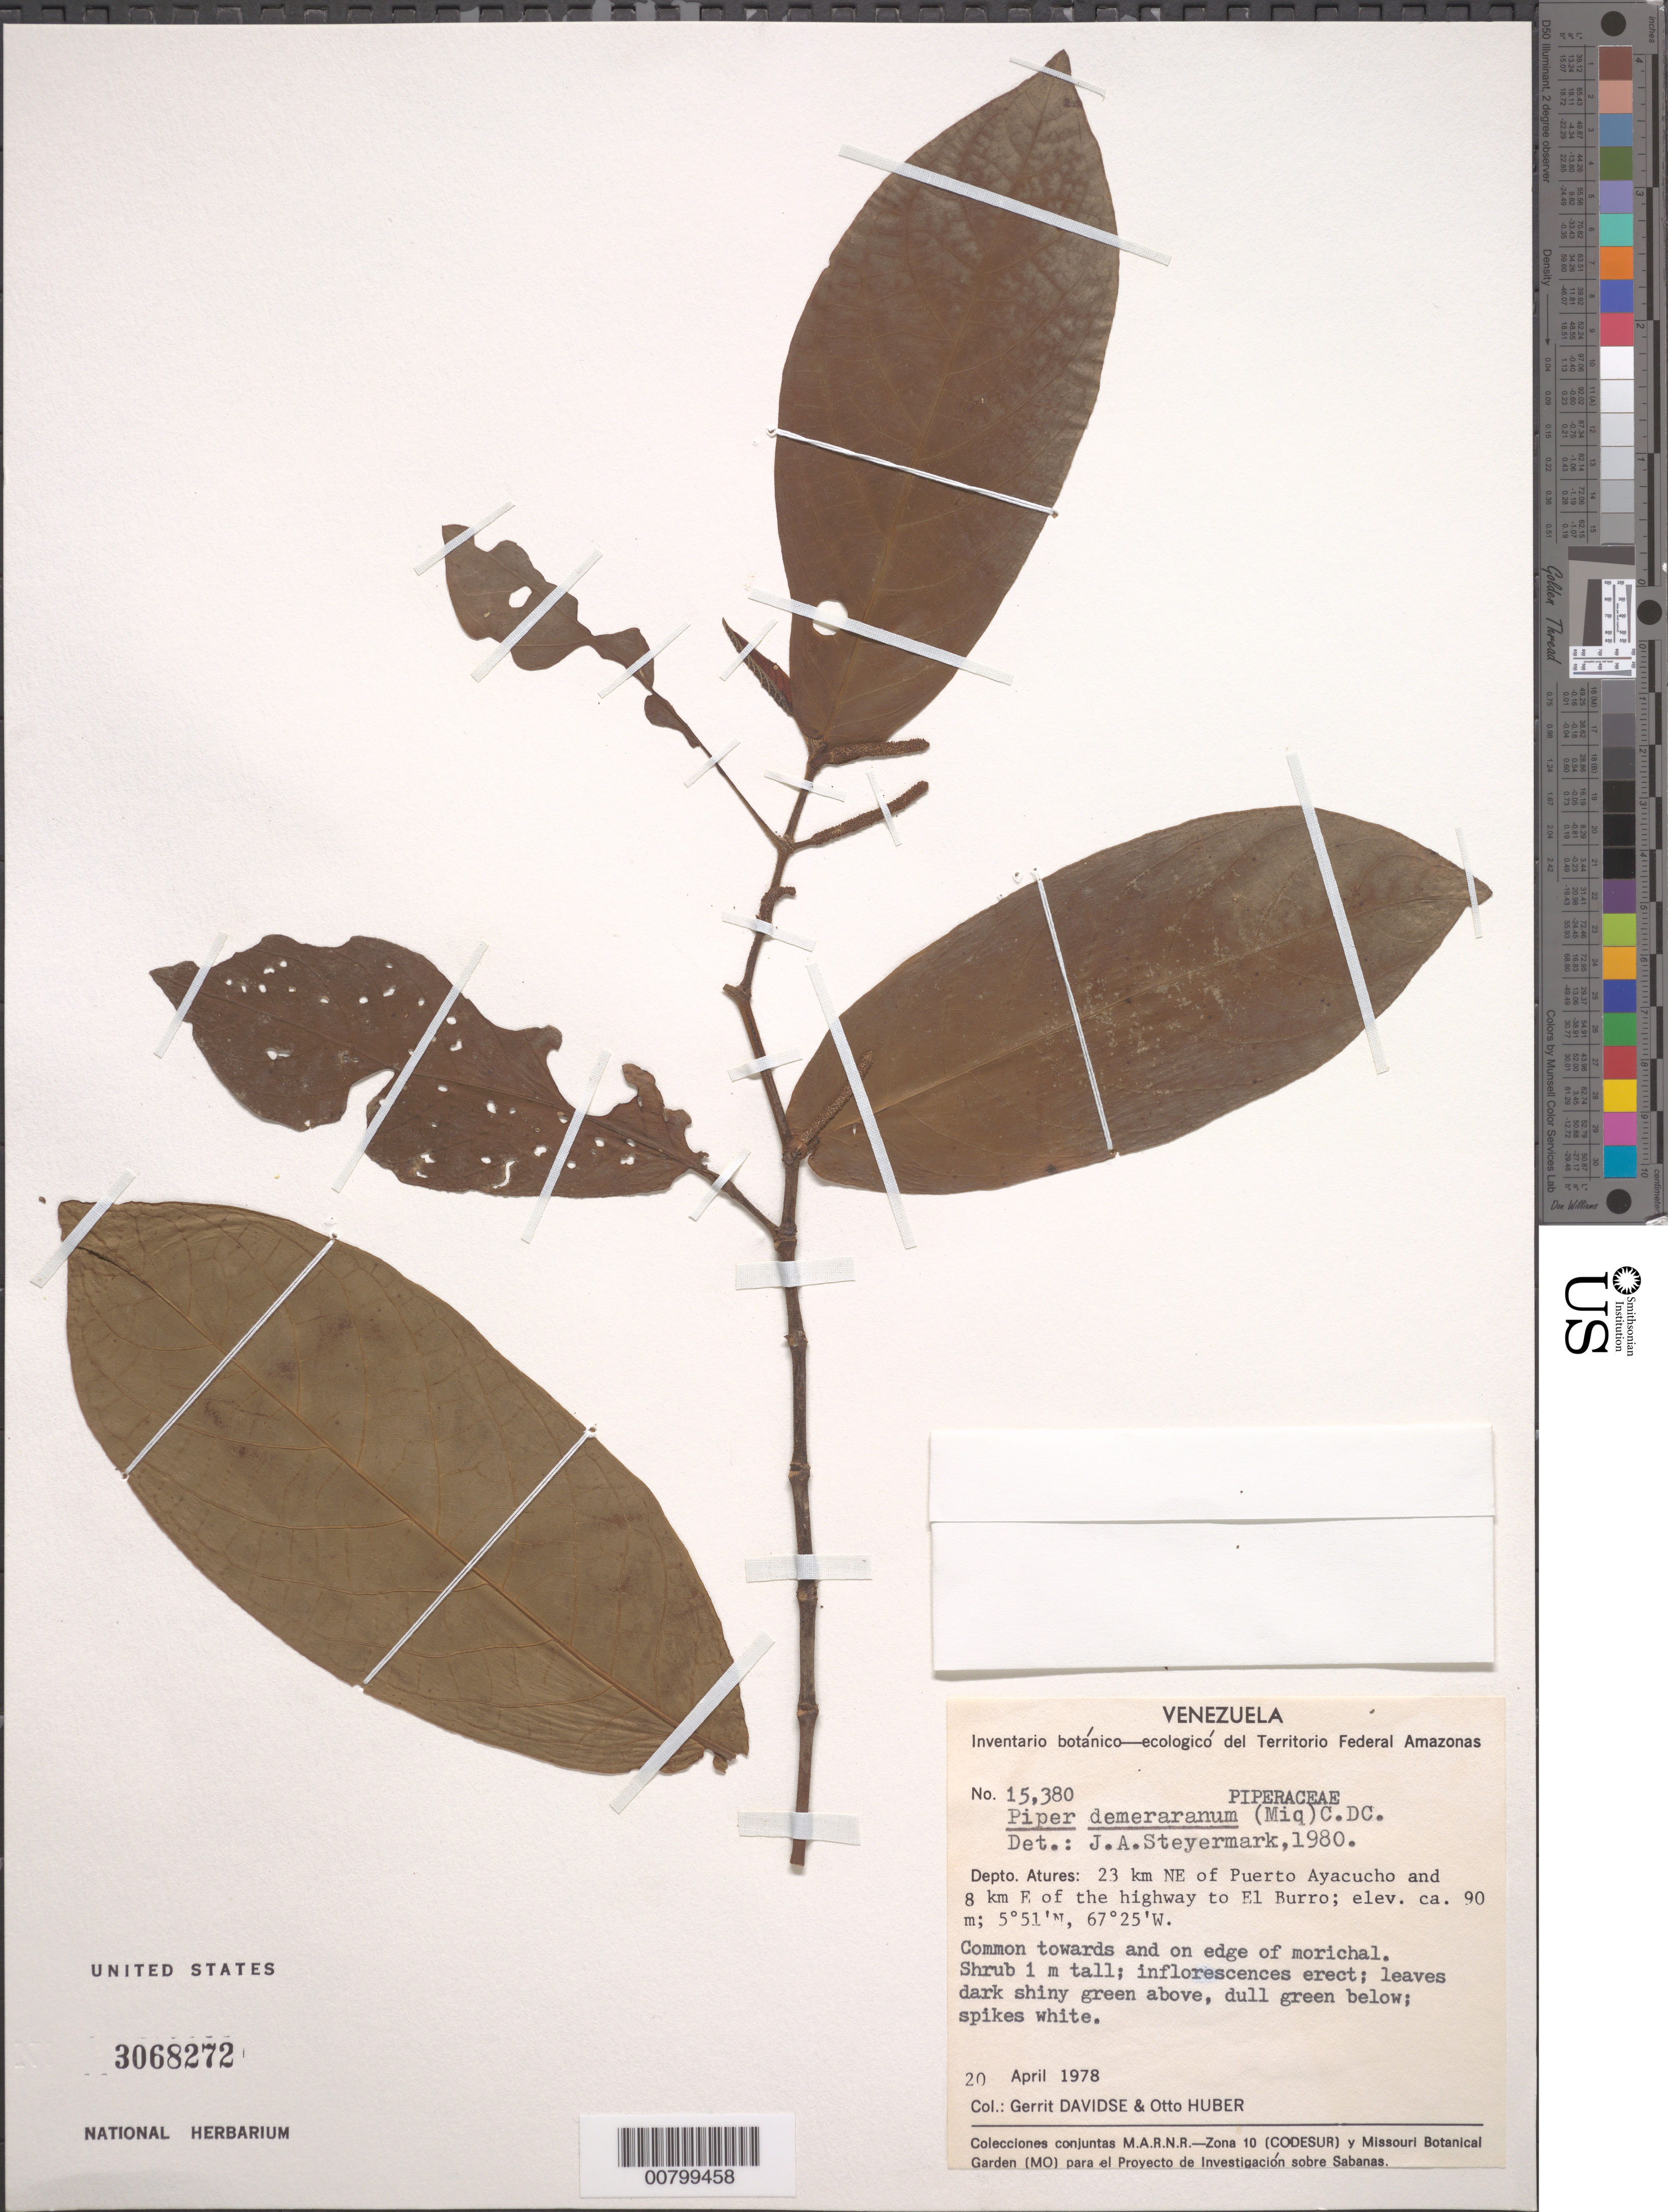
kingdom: Plantae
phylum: Tracheophyta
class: Magnoliopsida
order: Piperales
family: Piperaceae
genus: Piper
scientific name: Piper demeraranum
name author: (Miq.) C. DC.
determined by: Steyermark, Julian A., (VEN)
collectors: G. Davidse & O. Huber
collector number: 15380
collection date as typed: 20-Apr-78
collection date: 1978-04-20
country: Venezuela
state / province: Amazonas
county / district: Atures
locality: Puerto Ayacucho, 23 km NE of, 8 km E of highway to El Burro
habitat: Edge of morichal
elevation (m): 90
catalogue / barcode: US 3068272